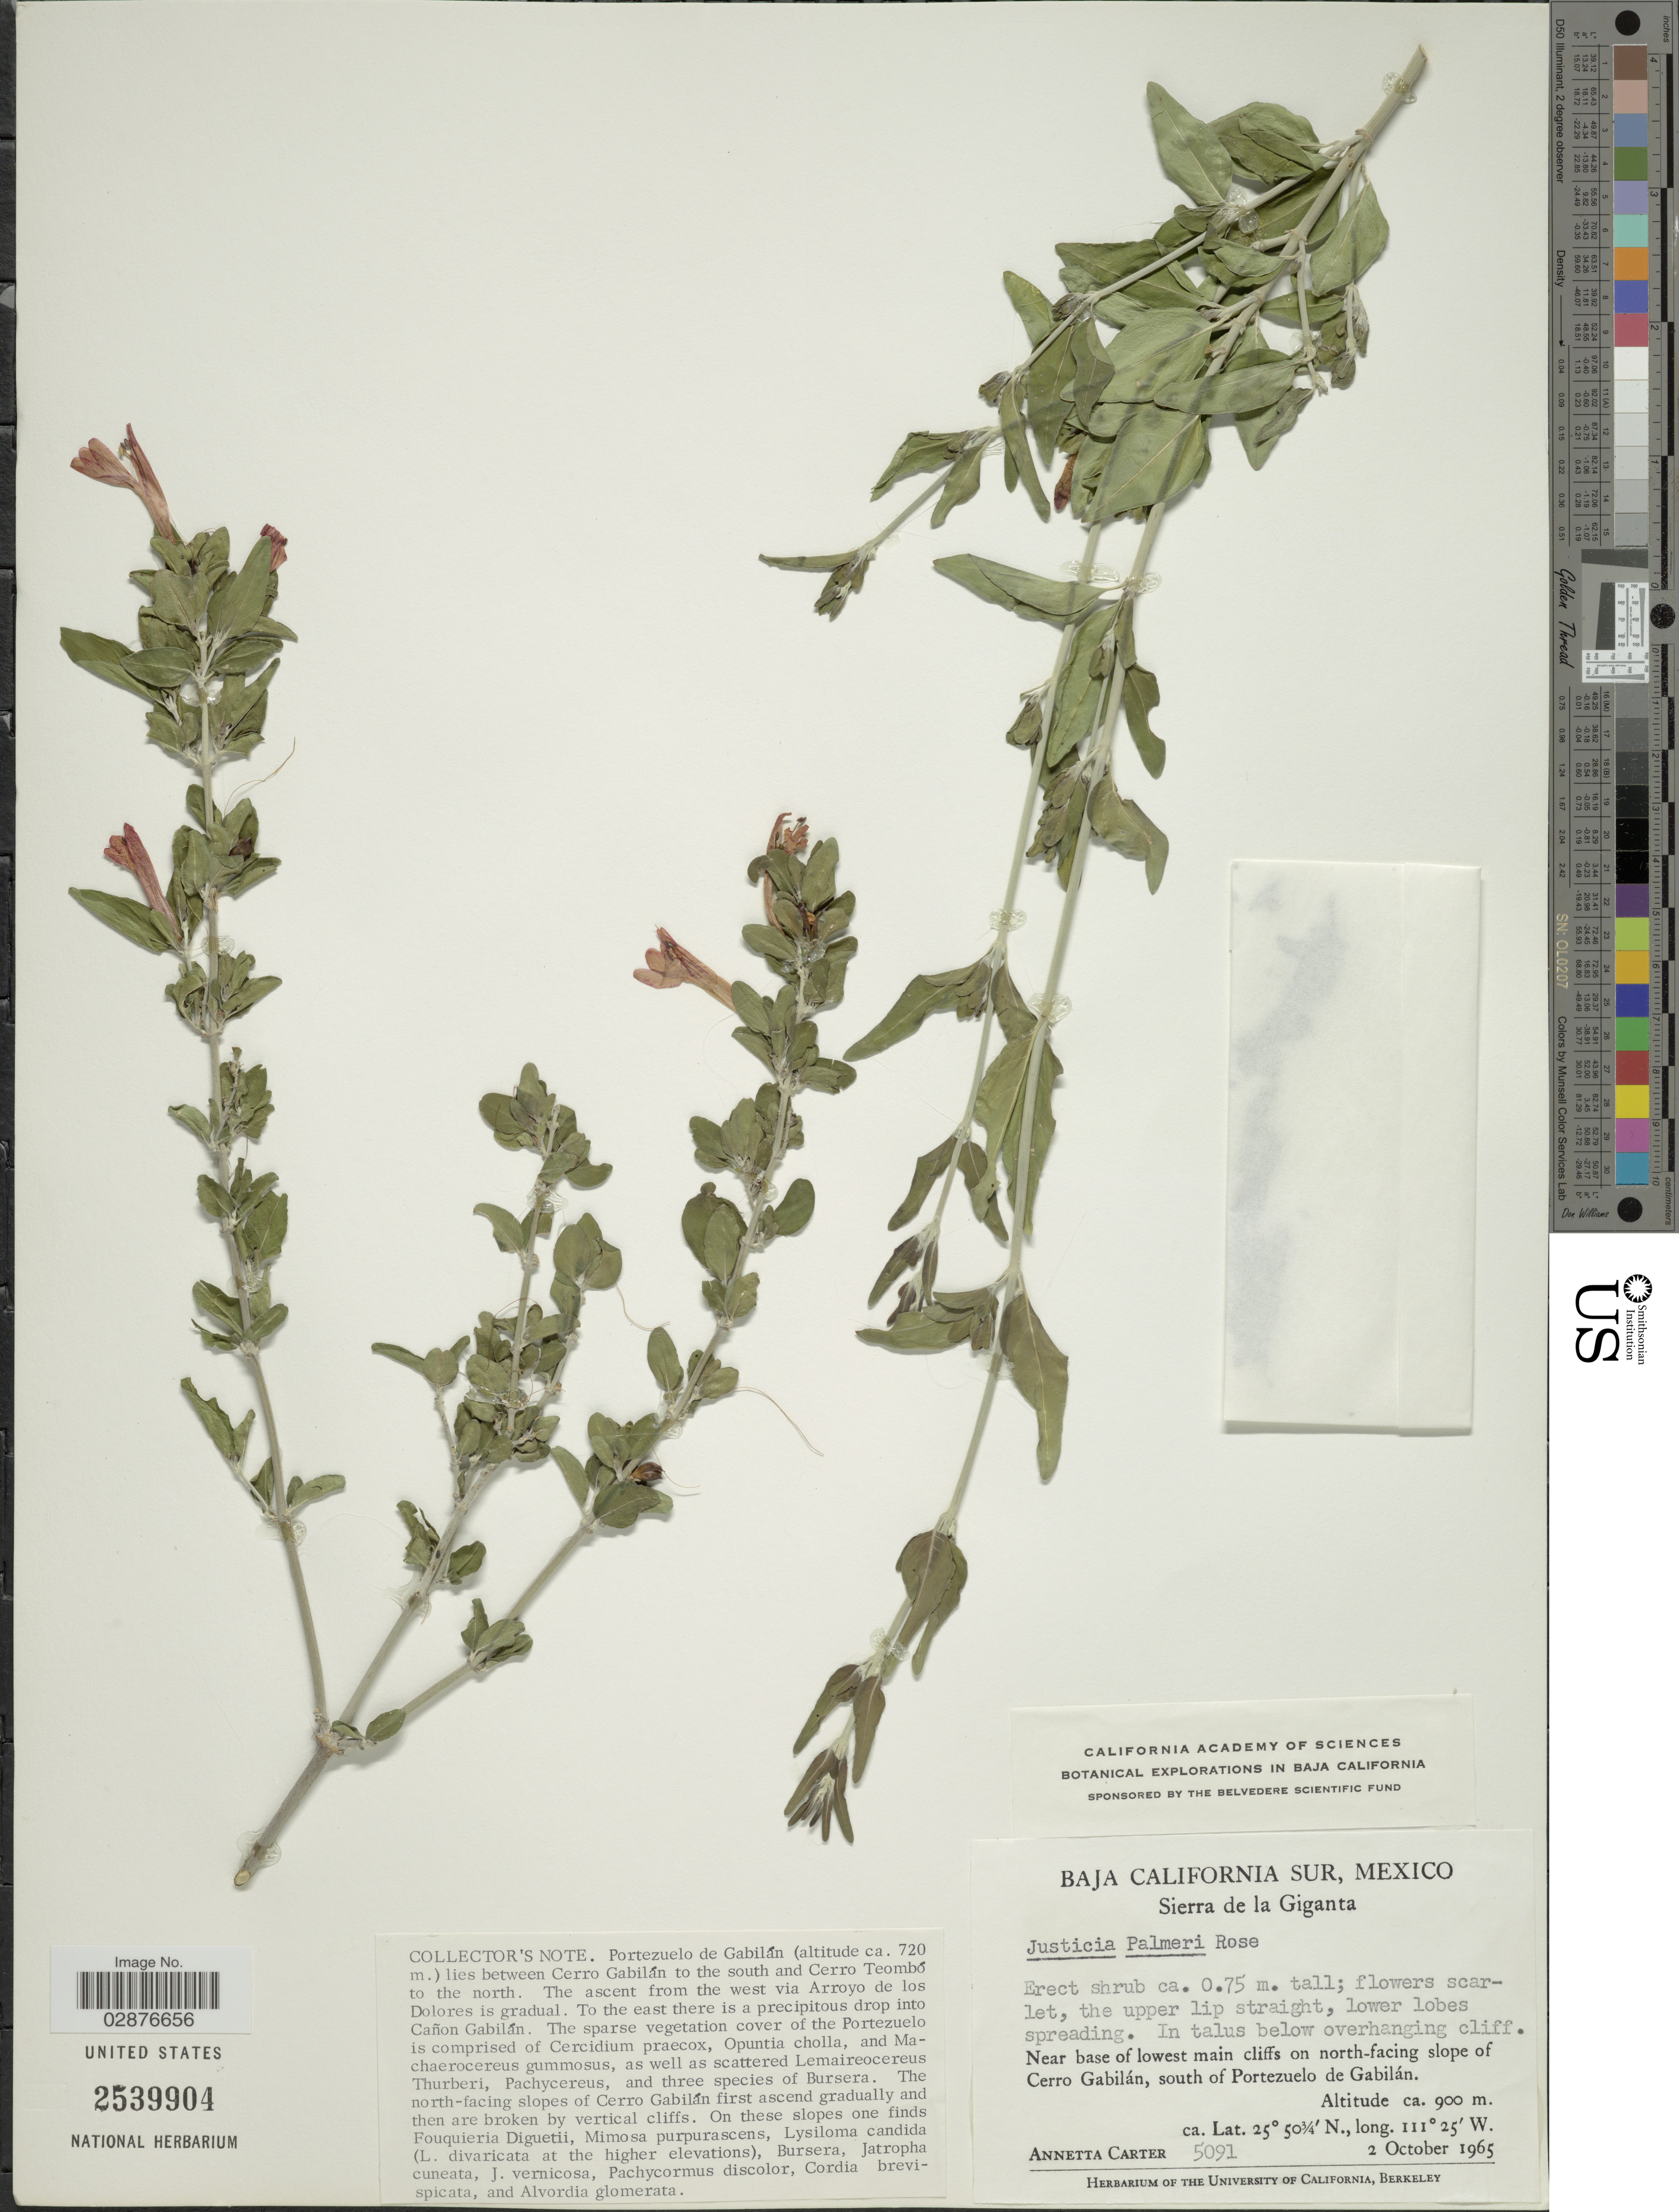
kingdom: Plantae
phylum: Tracheophyta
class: Magnoliopsida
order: Lamiales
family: Acanthaceae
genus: Justicia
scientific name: Justicia palmeri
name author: Rose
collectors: A. Carter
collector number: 5091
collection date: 1965-10-02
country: Mexico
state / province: Baja California Sur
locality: Sierra de la Giganta, Near base of lowest main cliffs on north-facing slope of Cerro Gabilán, south of Portezuelo de Gabilán.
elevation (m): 900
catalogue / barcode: US 2539904